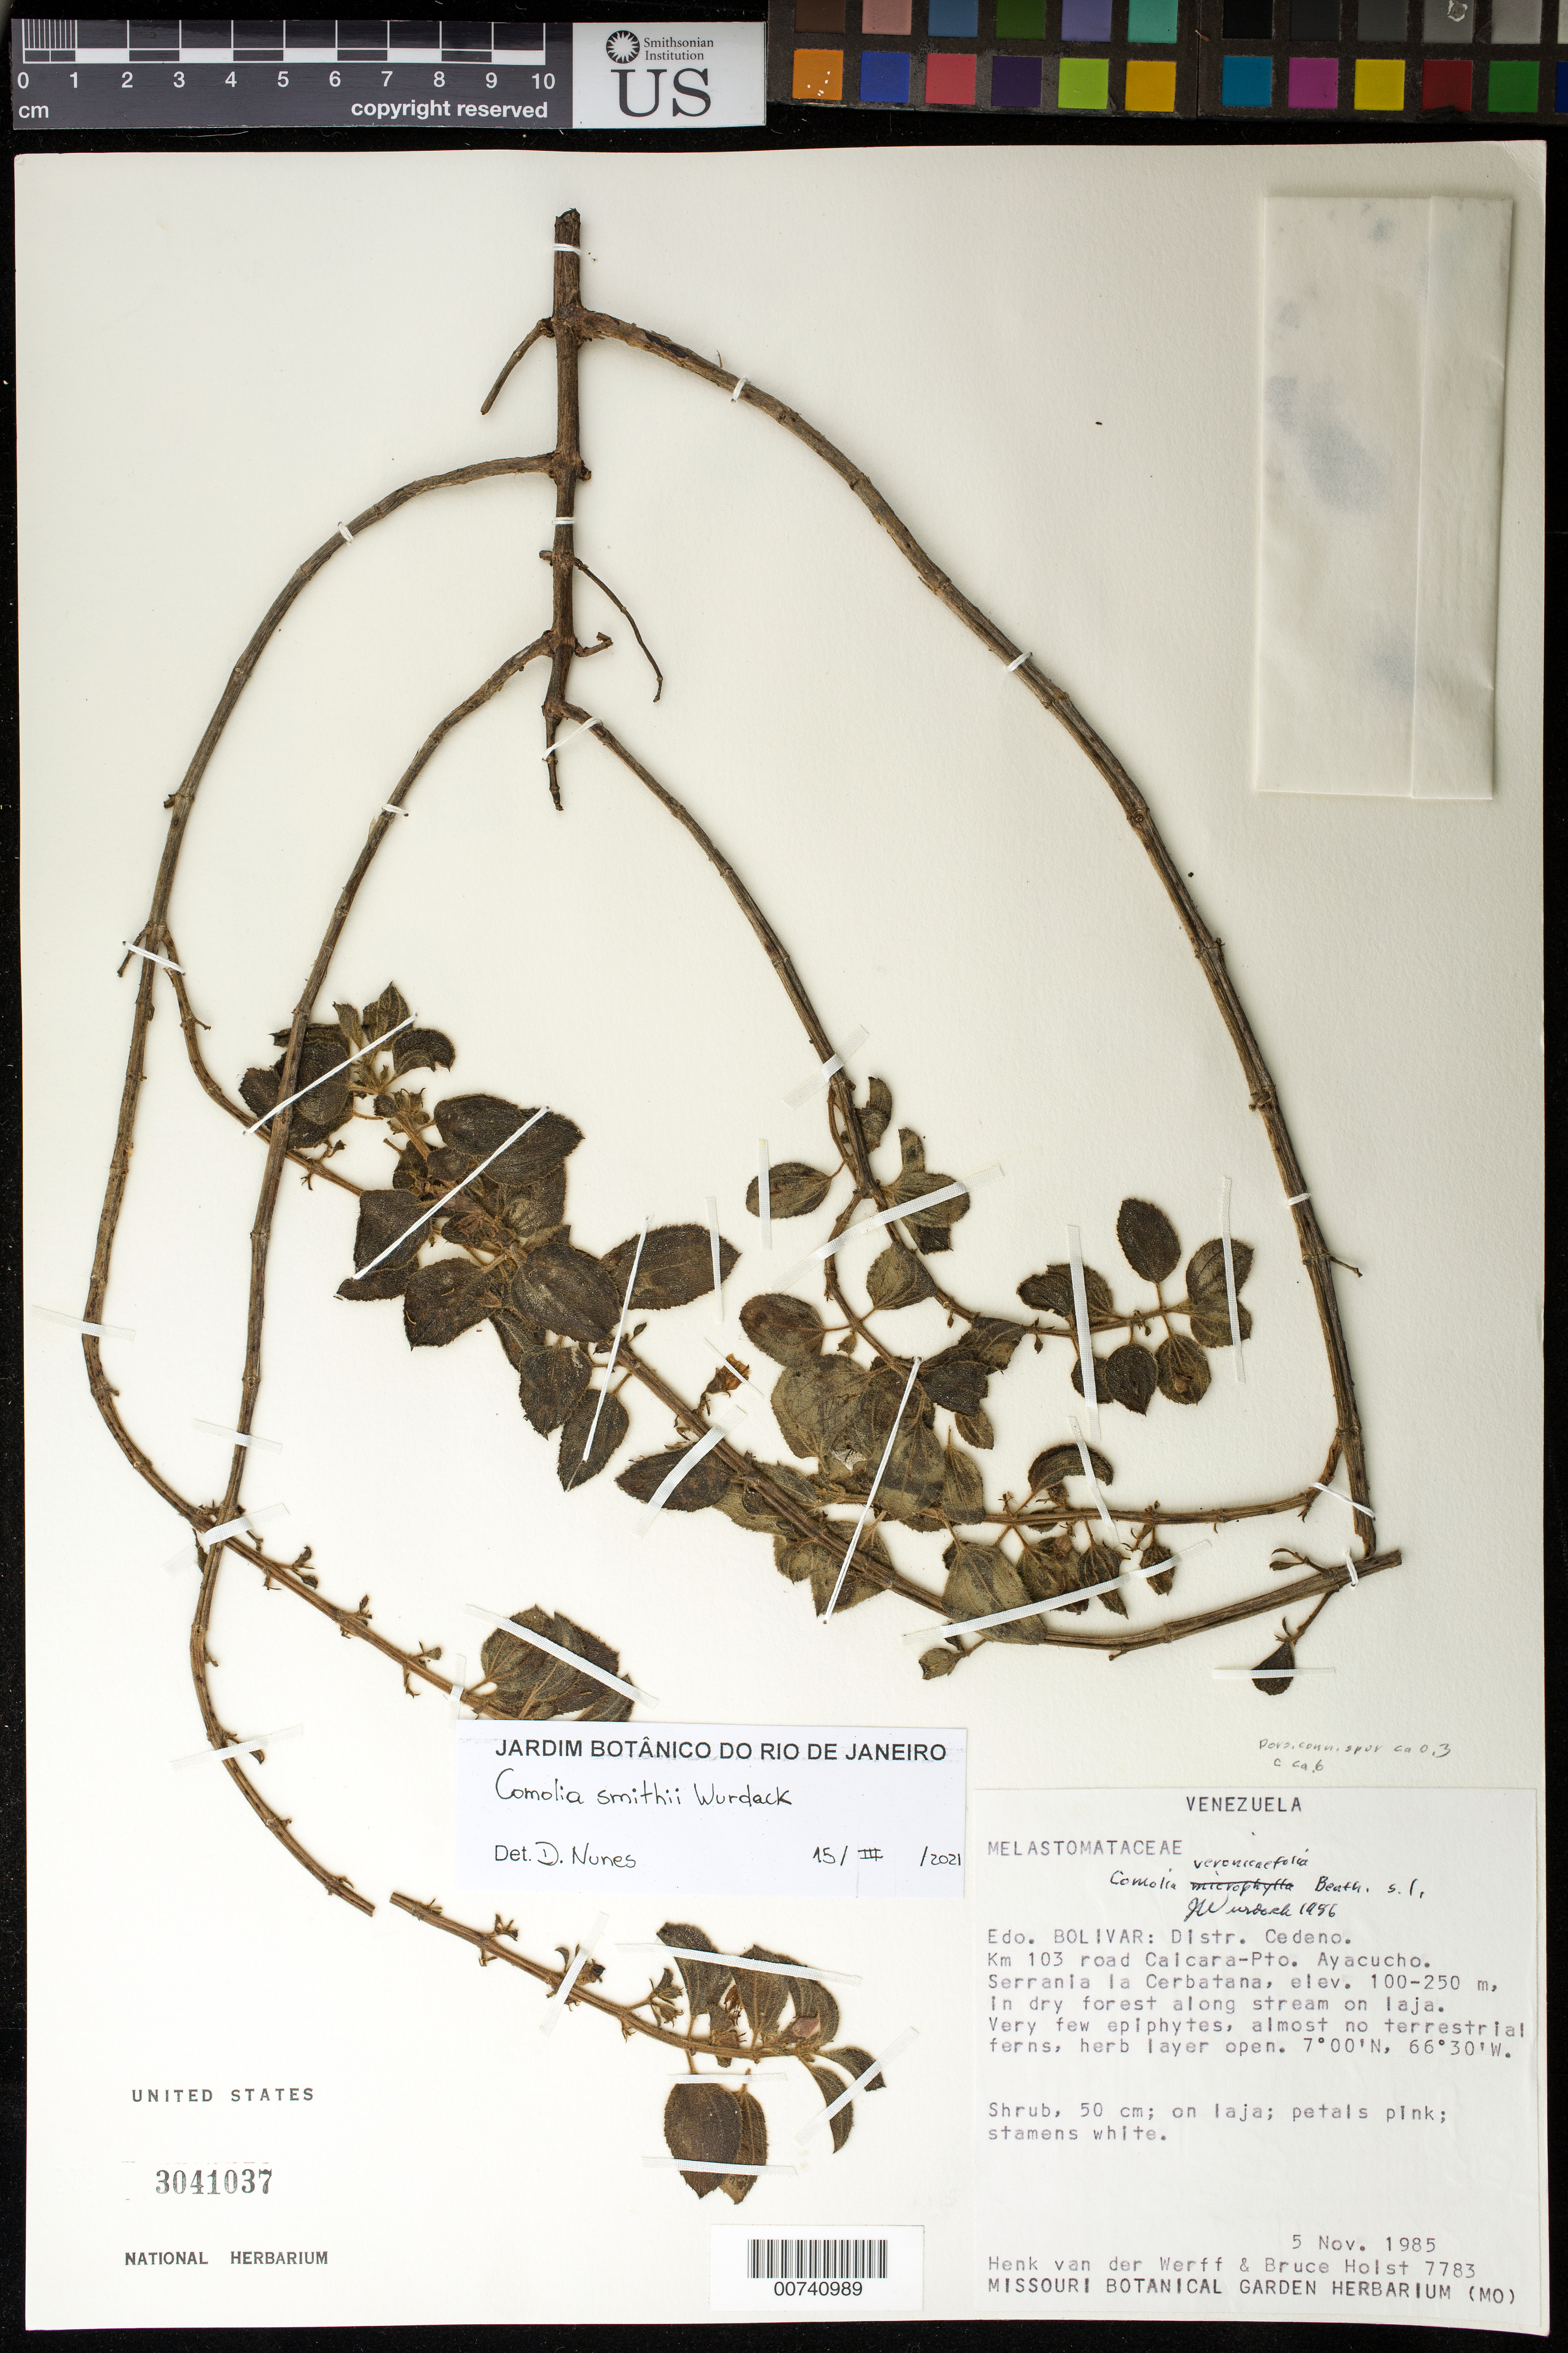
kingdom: Plantae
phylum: Tracheophyta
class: Magnoliopsida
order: Myrtales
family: Melastomataceae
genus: Comolia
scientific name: Comolia smithii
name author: Wurdack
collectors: H. van der Werff & B. Holst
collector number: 7783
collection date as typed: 5-Nov-85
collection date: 1985-11-05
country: Venezuela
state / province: Bolívar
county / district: Cedeño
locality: Caicara del Orinoco - Puerto Ayacucho carretera, km 103, Serrania la Cerbatana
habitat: Dry forest along stream on laja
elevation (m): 100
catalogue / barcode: US 3041037